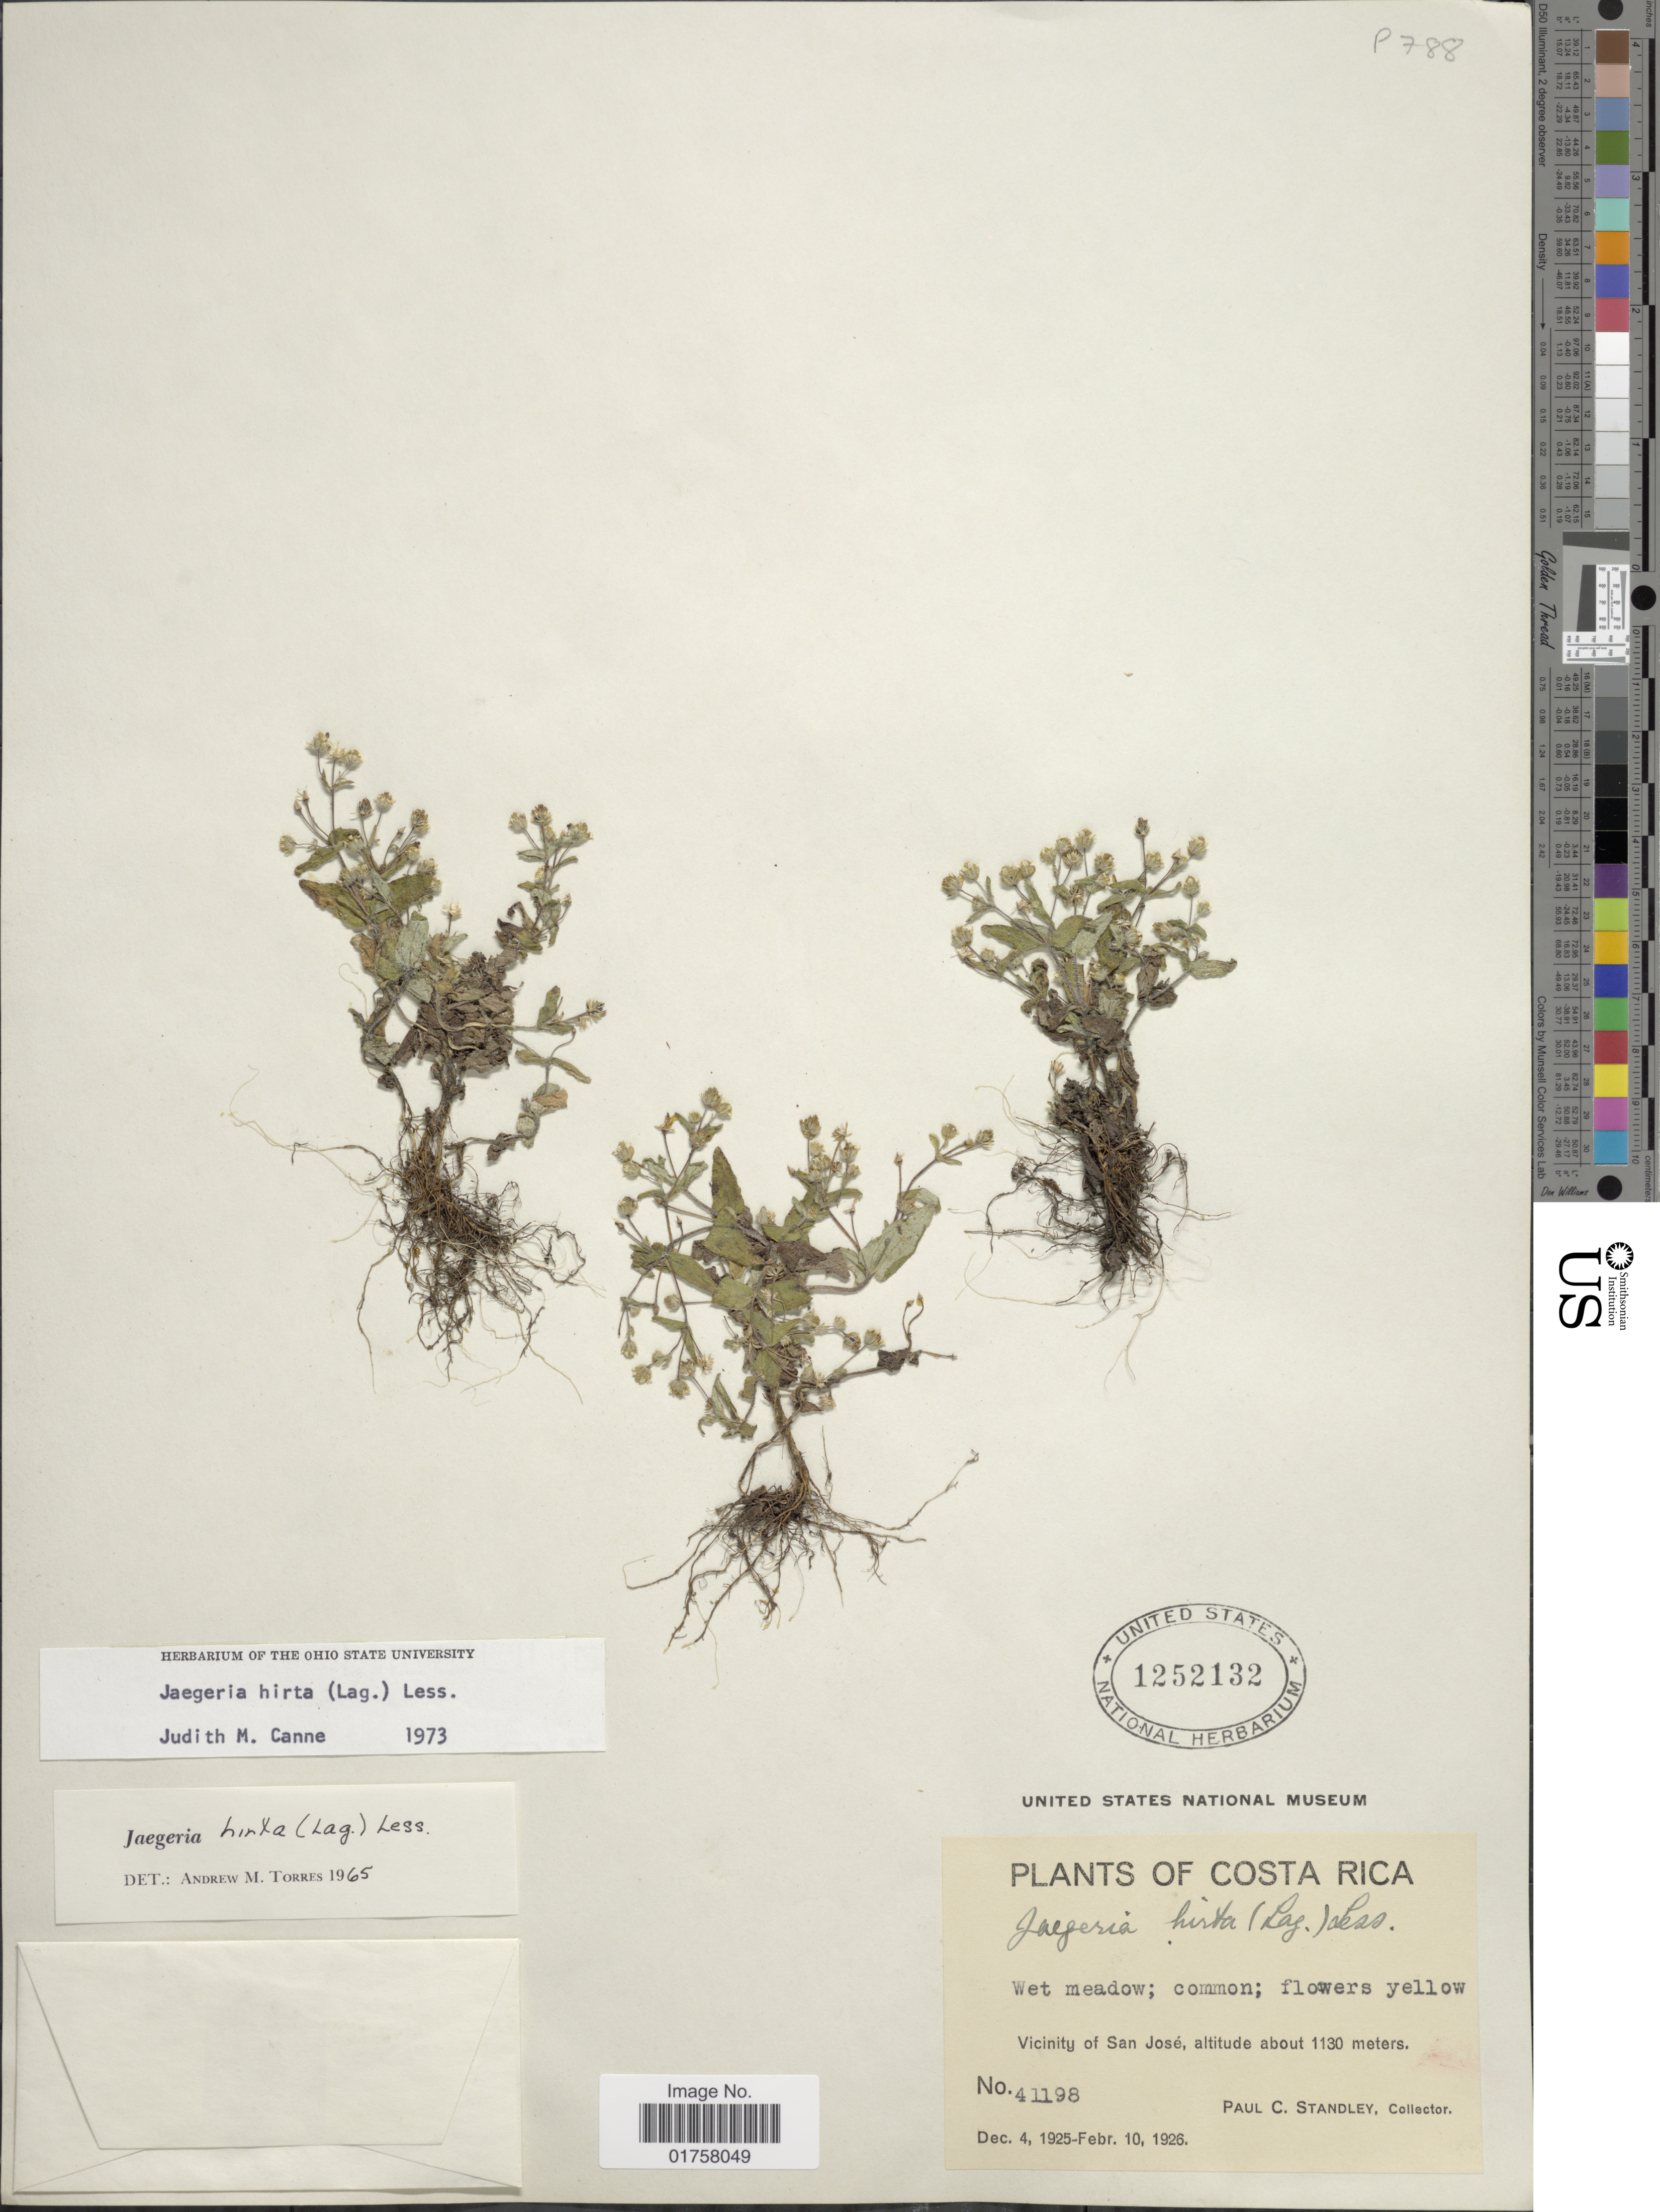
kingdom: Plantae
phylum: Tracheophyta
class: Magnoliopsida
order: Asterales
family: Asteraceae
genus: Jaegeria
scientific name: Jaegeria hirta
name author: (Lag.) Less.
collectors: P. C. Standley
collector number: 41198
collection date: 1925-12-04/1926-02-10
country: Costa Rica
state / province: San José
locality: Vicinity of San José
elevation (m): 1130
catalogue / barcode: US 1252132